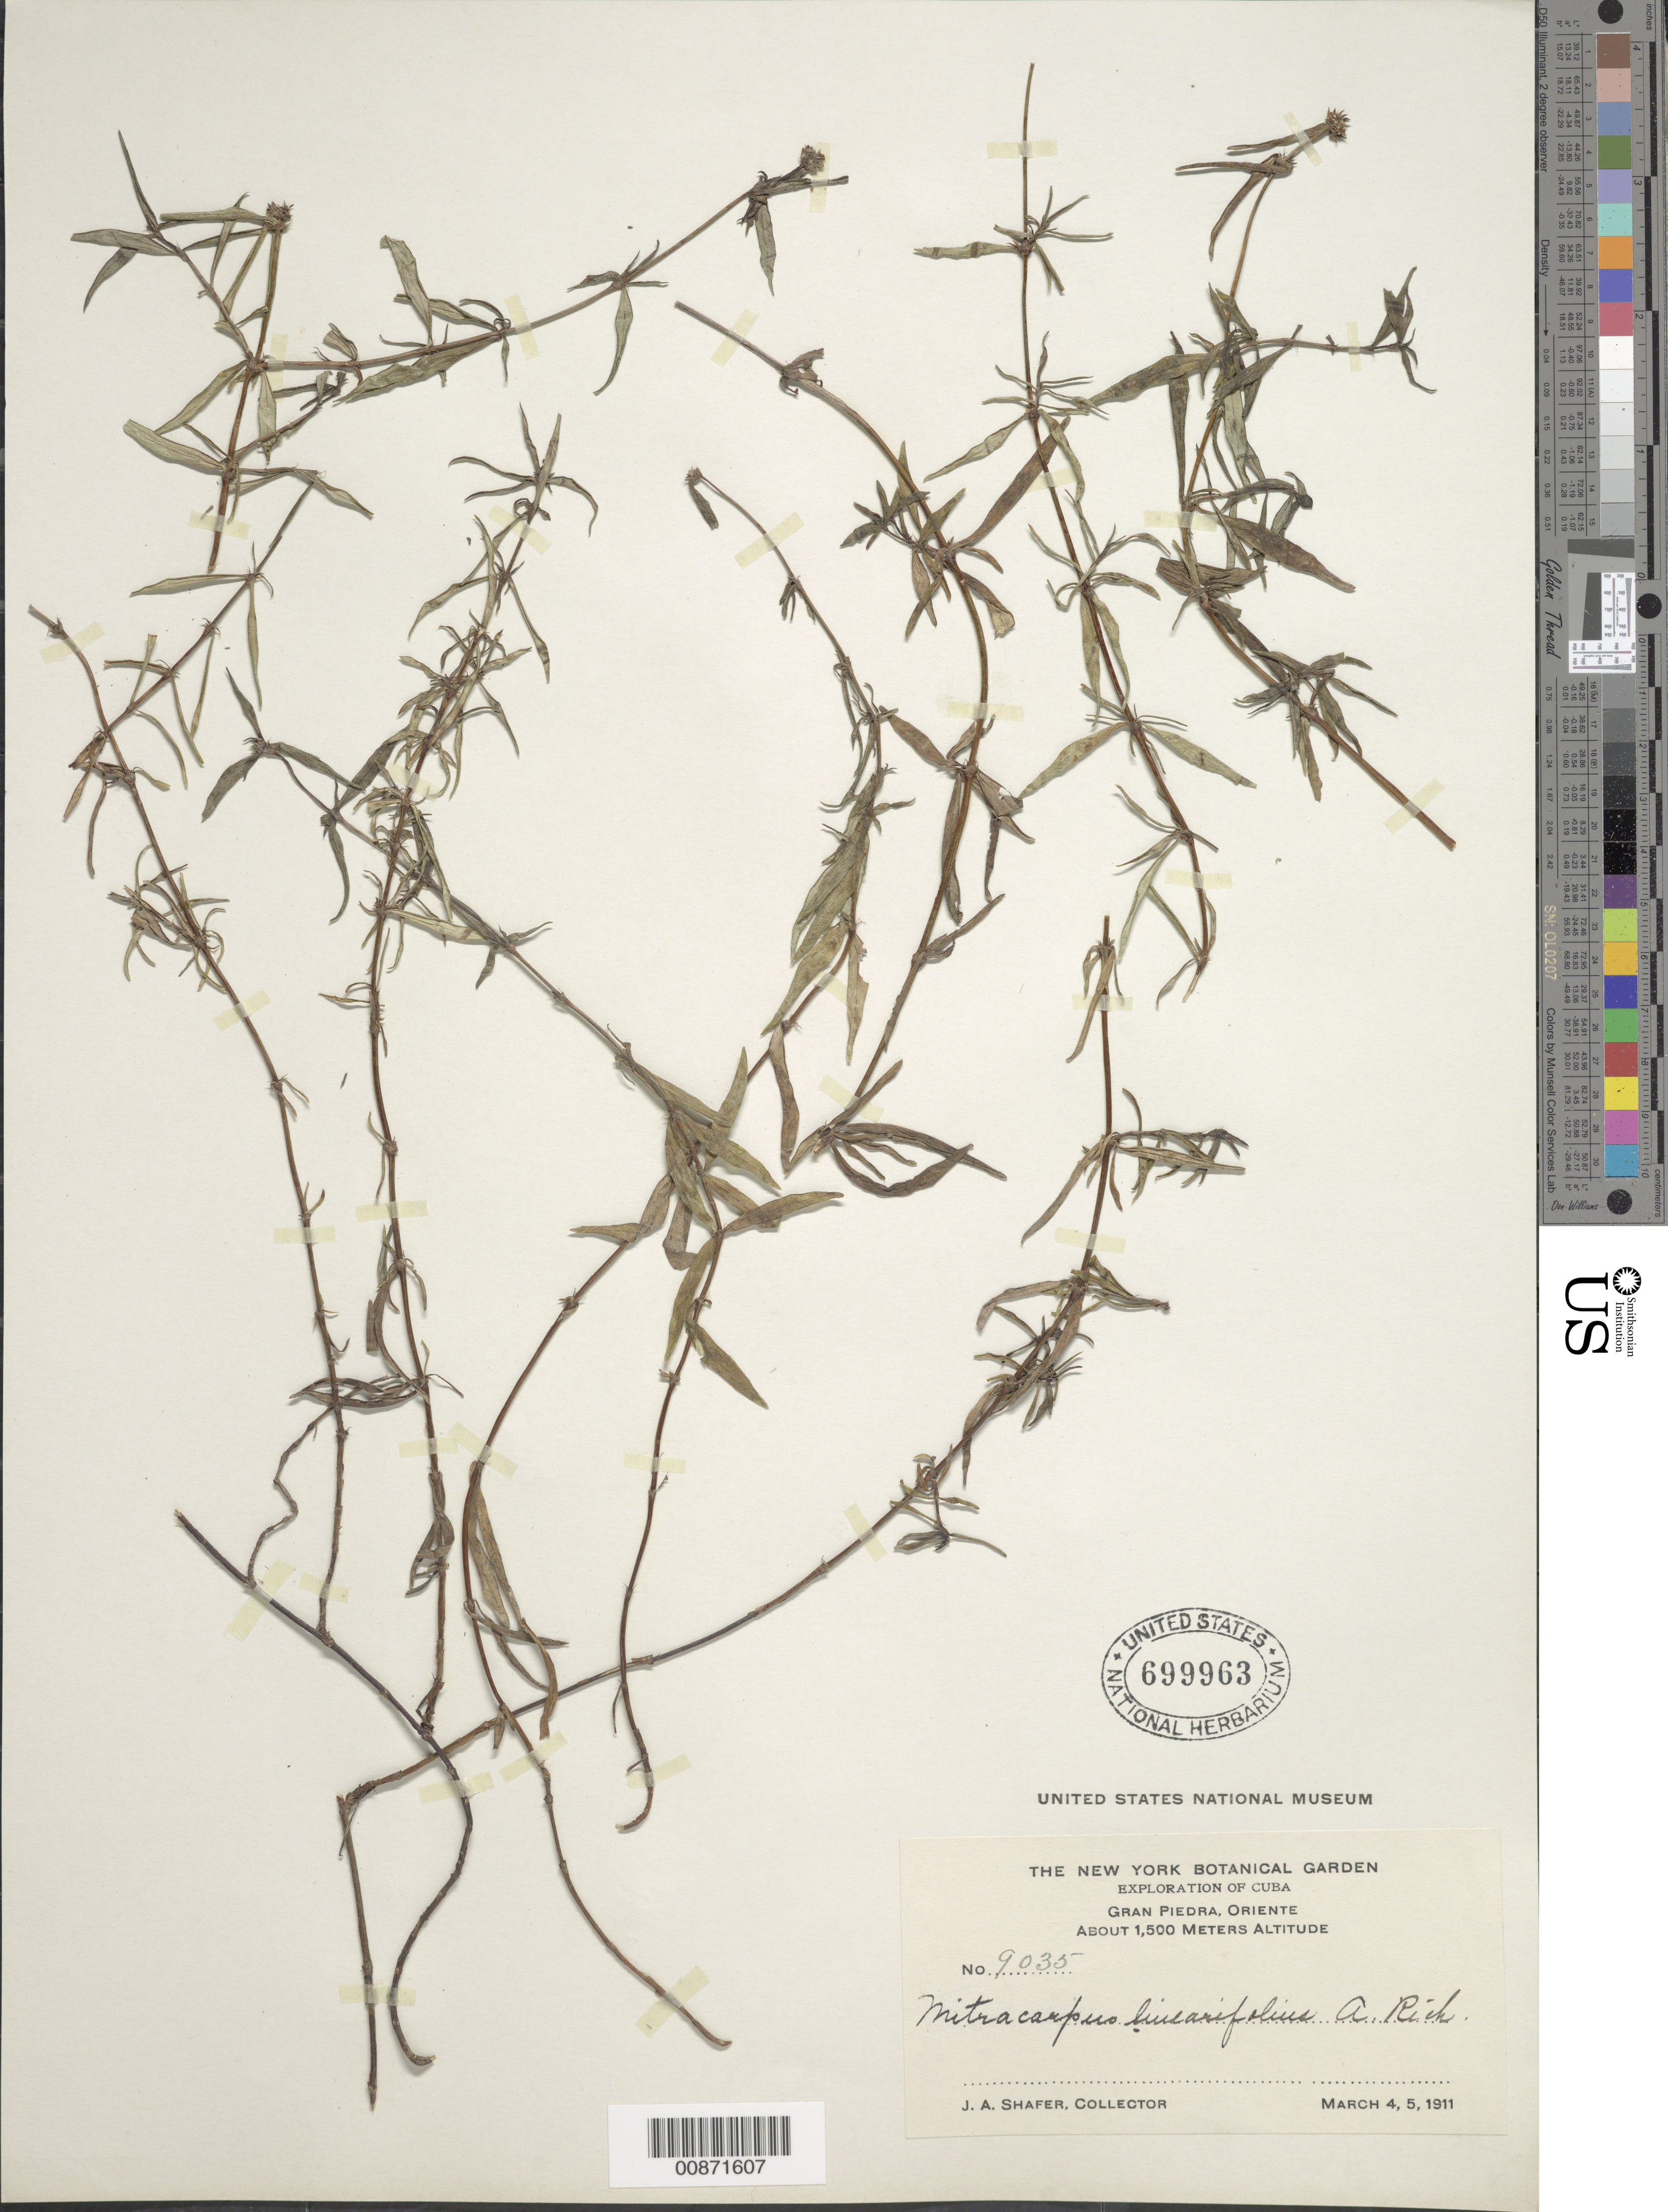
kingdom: Plantae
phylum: Tracheophyta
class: Magnoliopsida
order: Gentianales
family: Rubiaceae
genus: Mitracarpus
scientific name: Mitracarpus linearifolius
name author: A. Rich.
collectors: J. A. Shafer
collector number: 9035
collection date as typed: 04 Mar 1911 to 05 Mar 1911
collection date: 1911-03-04/1911-03-05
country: Cuba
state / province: Oriente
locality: Gran piedra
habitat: Montane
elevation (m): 1500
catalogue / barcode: US 699963